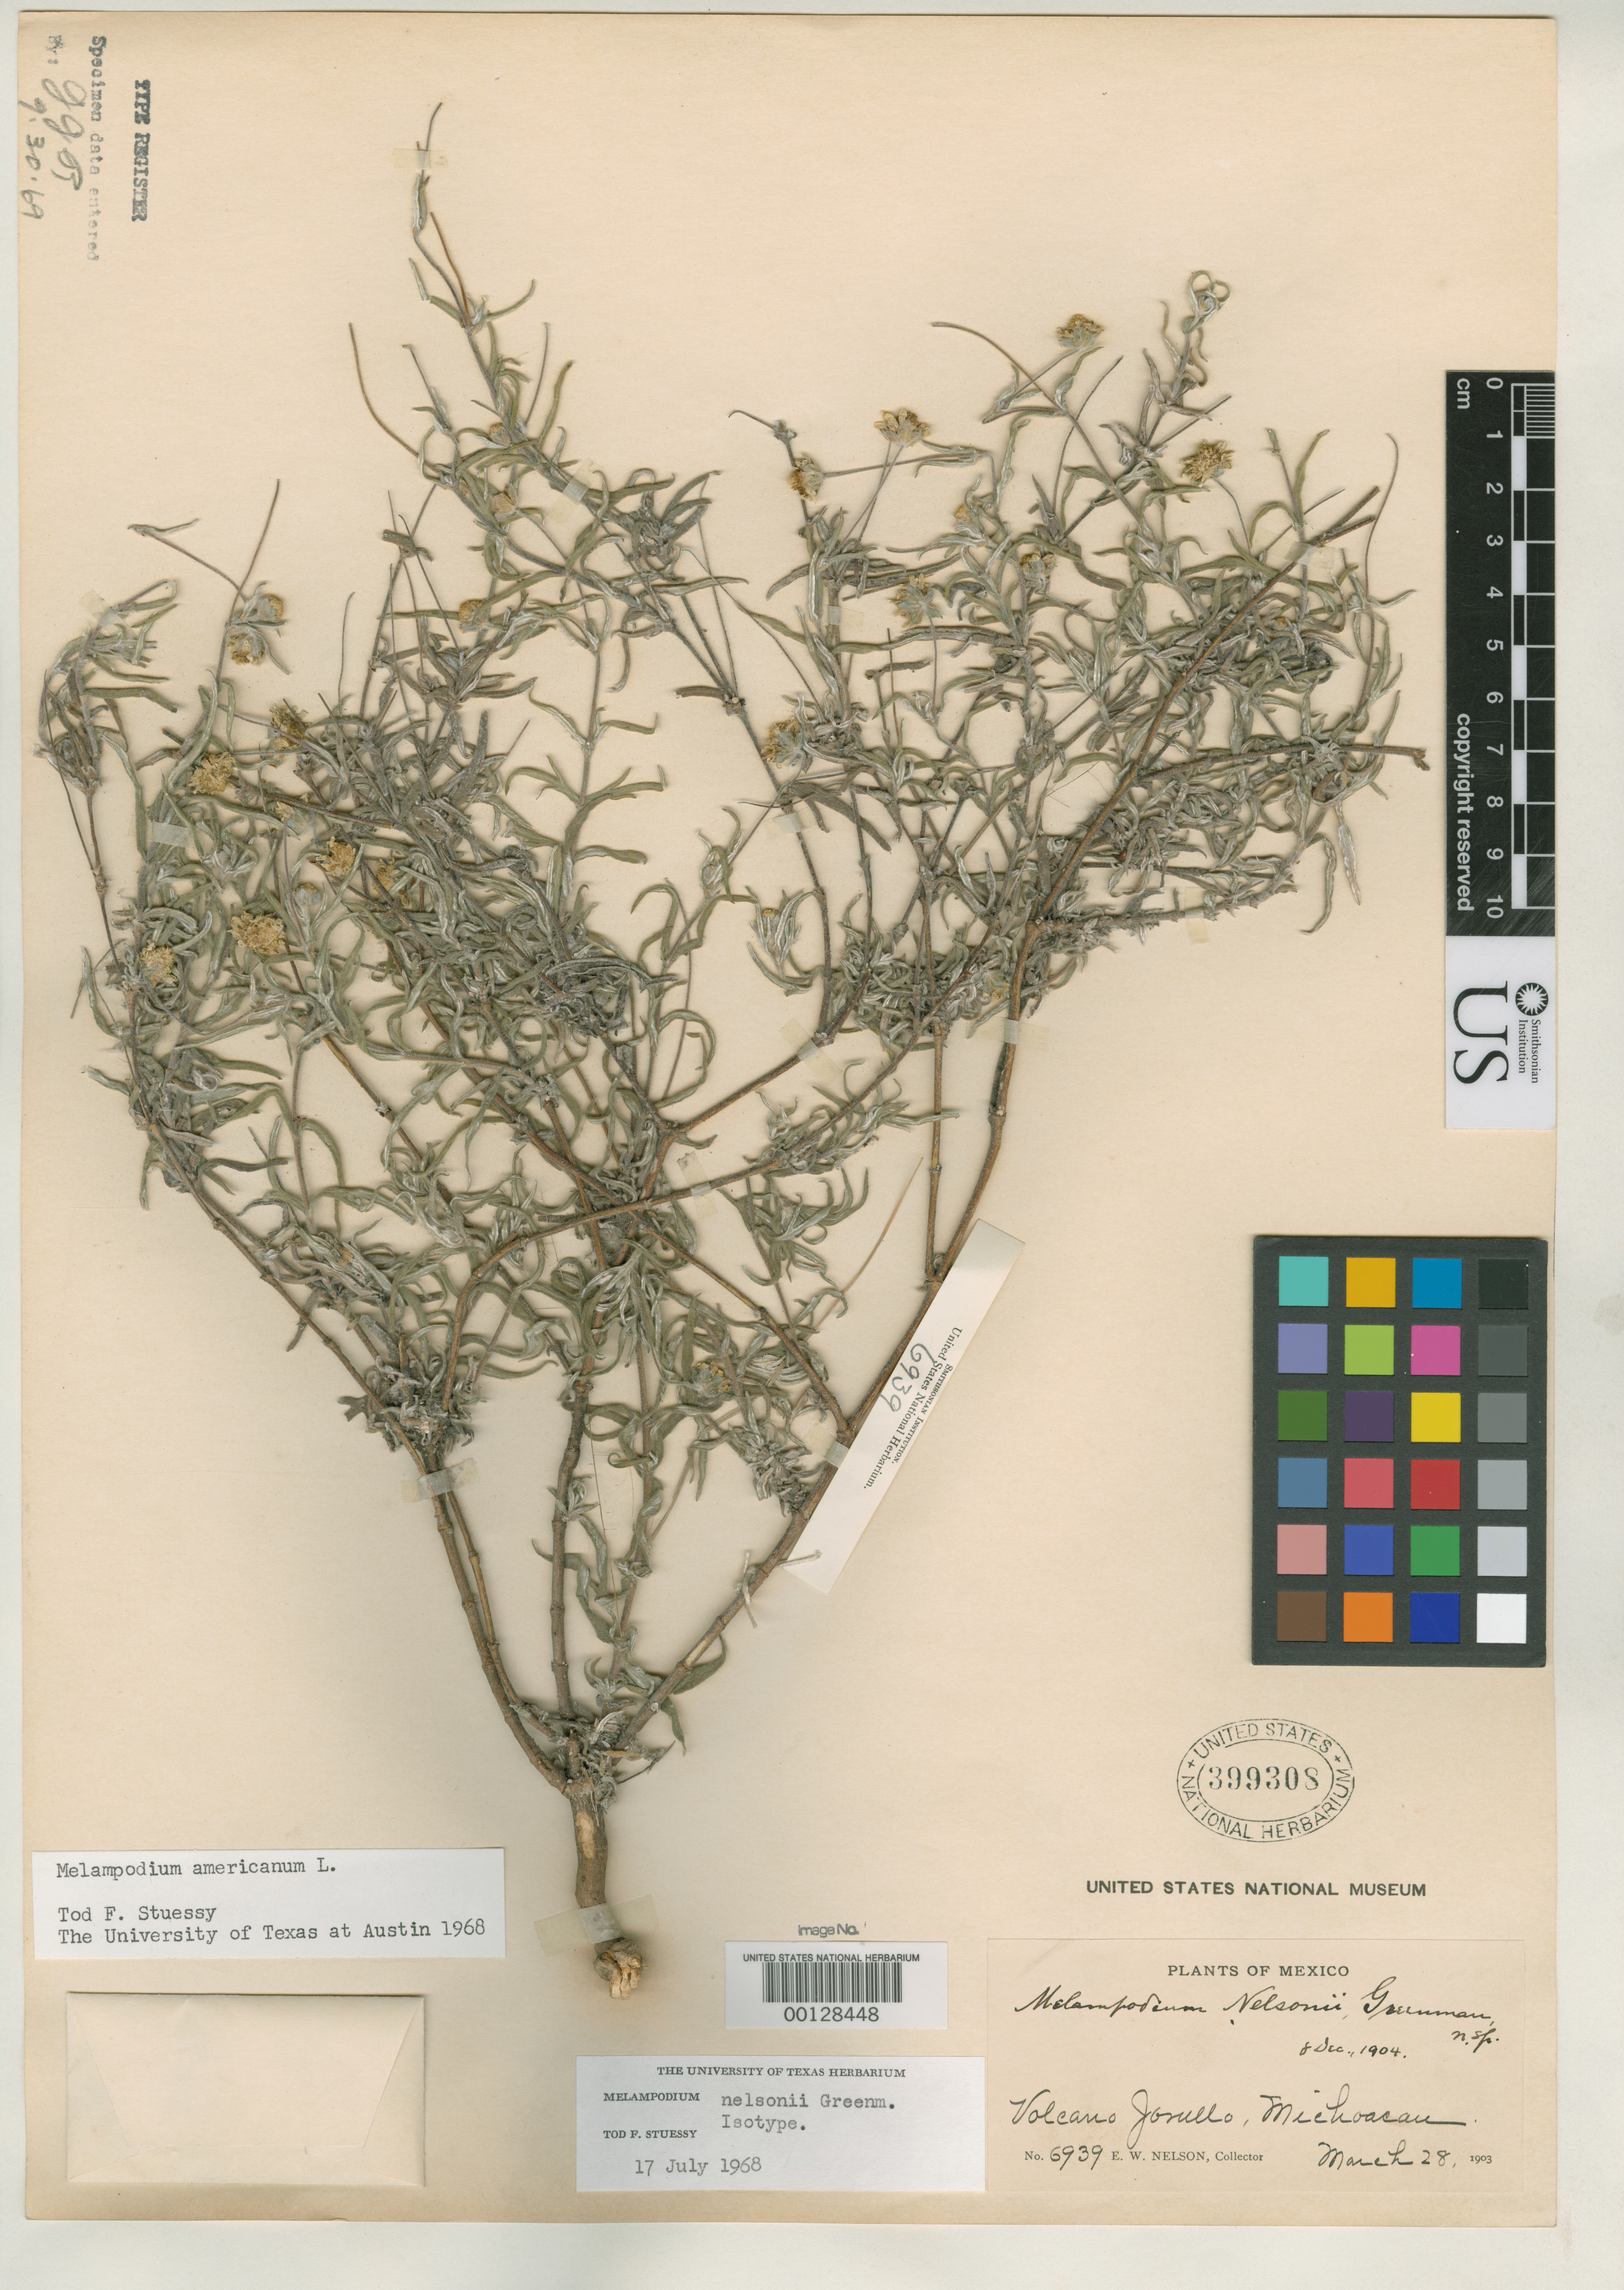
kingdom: Plantae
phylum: Tracheophyta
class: Magnoliopsida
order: Asterales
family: Asteraceae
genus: Melampodium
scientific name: Melampodium nelsonii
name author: Greenm.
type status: Isotype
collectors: E. W. Nelson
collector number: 6939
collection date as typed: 28 Mar 1903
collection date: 1903-03-28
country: Mexico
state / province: Michoacán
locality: Volcano Jorillo.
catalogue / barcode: US 399308